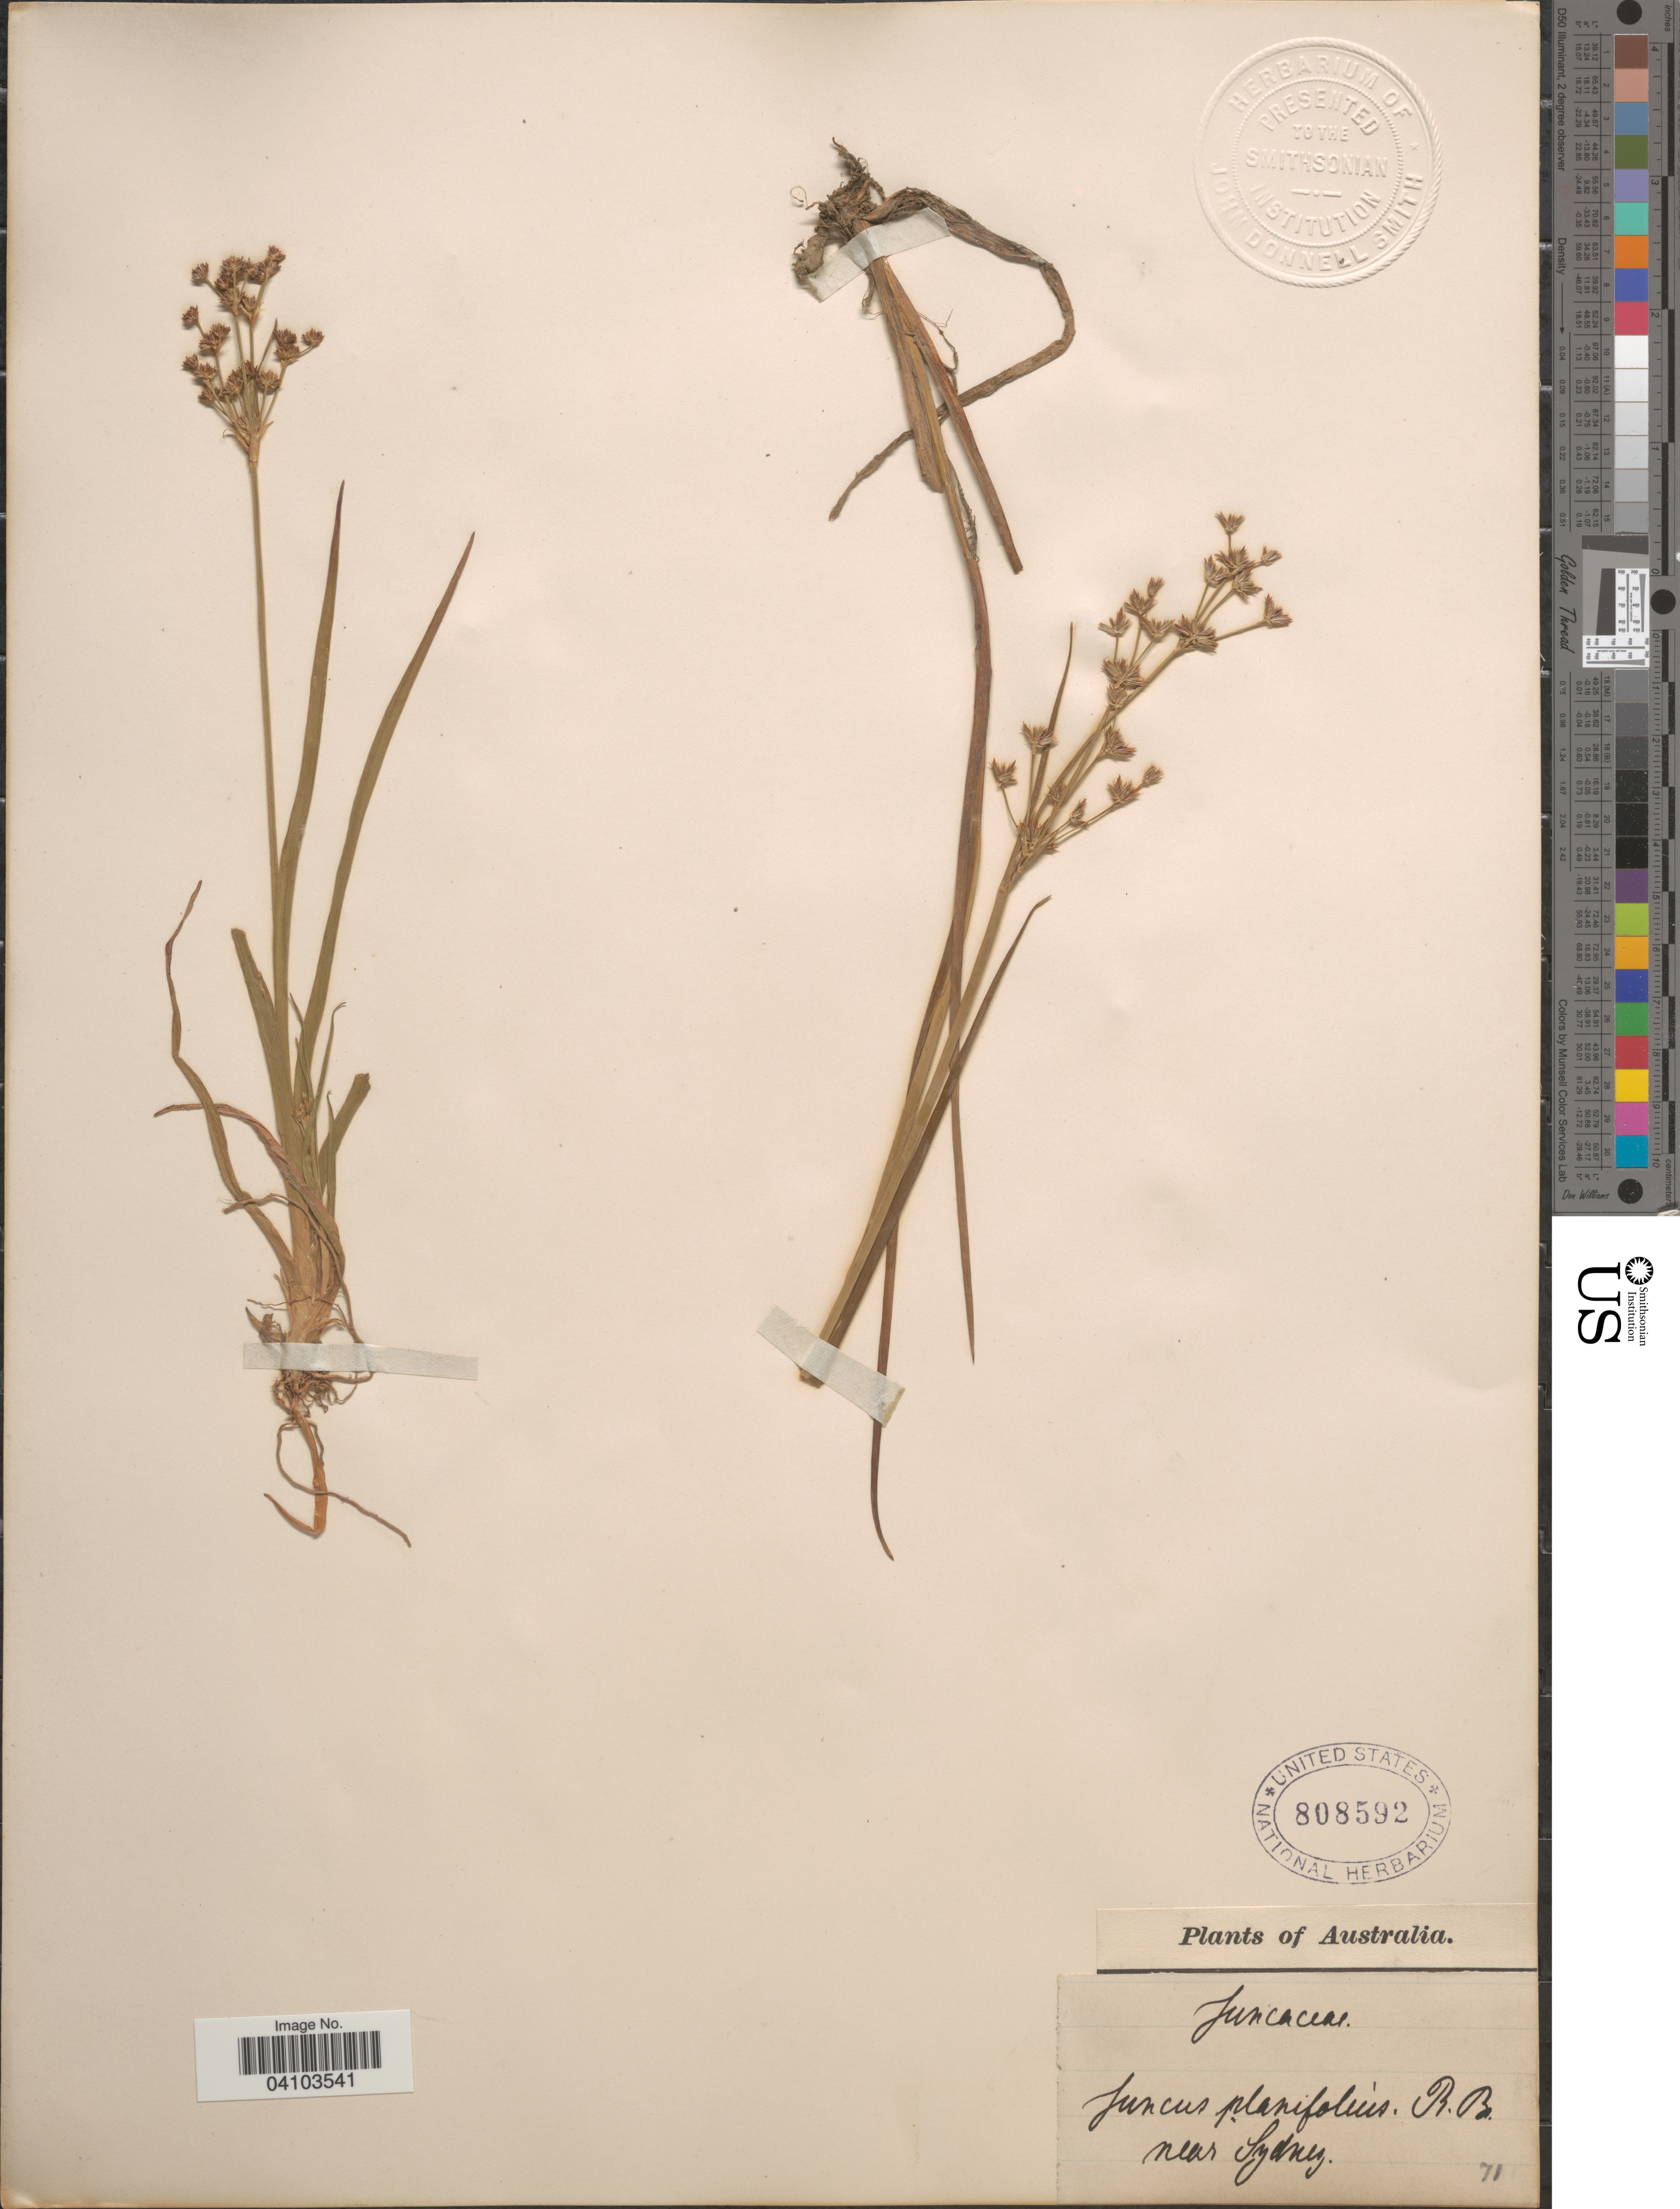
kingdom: Plantae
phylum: Tracheophyta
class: Liliopsida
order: Poales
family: Juncaceae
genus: Juncus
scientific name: Juncus planifolius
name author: R. Br.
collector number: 71?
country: Australia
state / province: New South Wales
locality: Near Sydney.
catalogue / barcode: US 808592